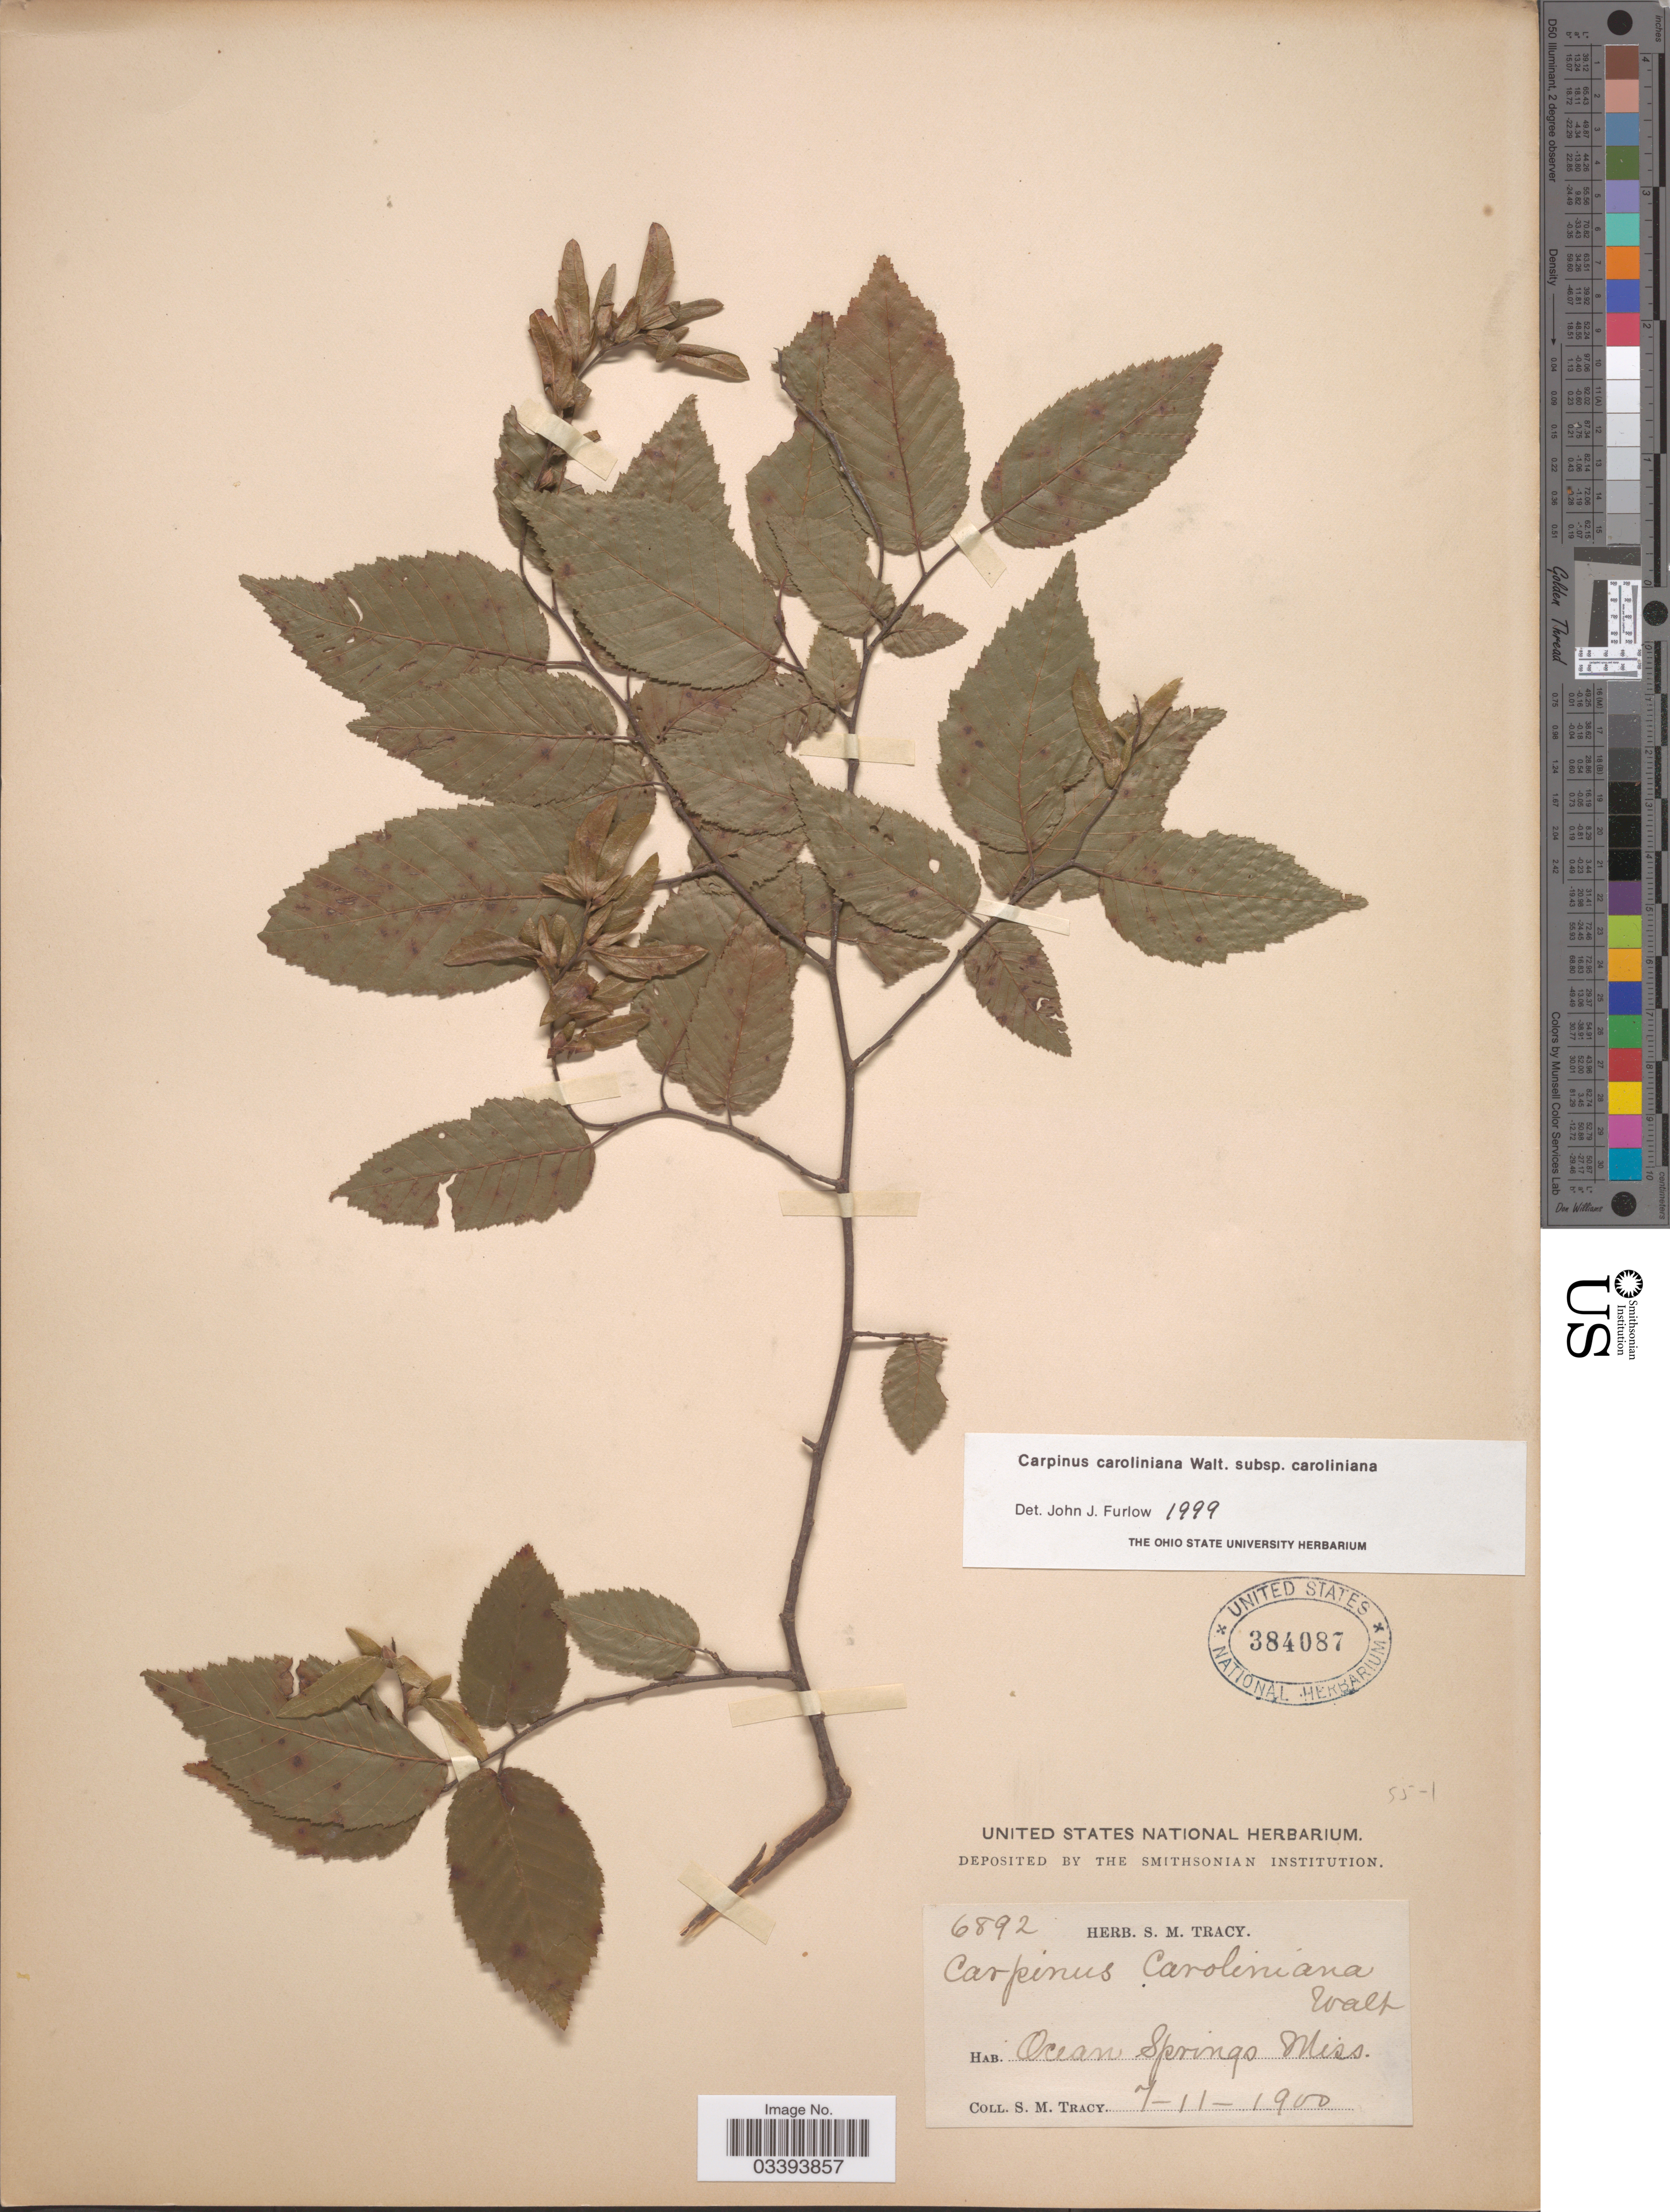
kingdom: Plantae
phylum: Tracheophyta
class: Magnoliopsida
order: Fagales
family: Betulaceae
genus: Carpinus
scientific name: Carpinus caroliniana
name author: Walter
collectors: S. M. Tracy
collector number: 6892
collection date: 1900-07-11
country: United States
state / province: Mississippi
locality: Ocean Springs.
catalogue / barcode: US 384087